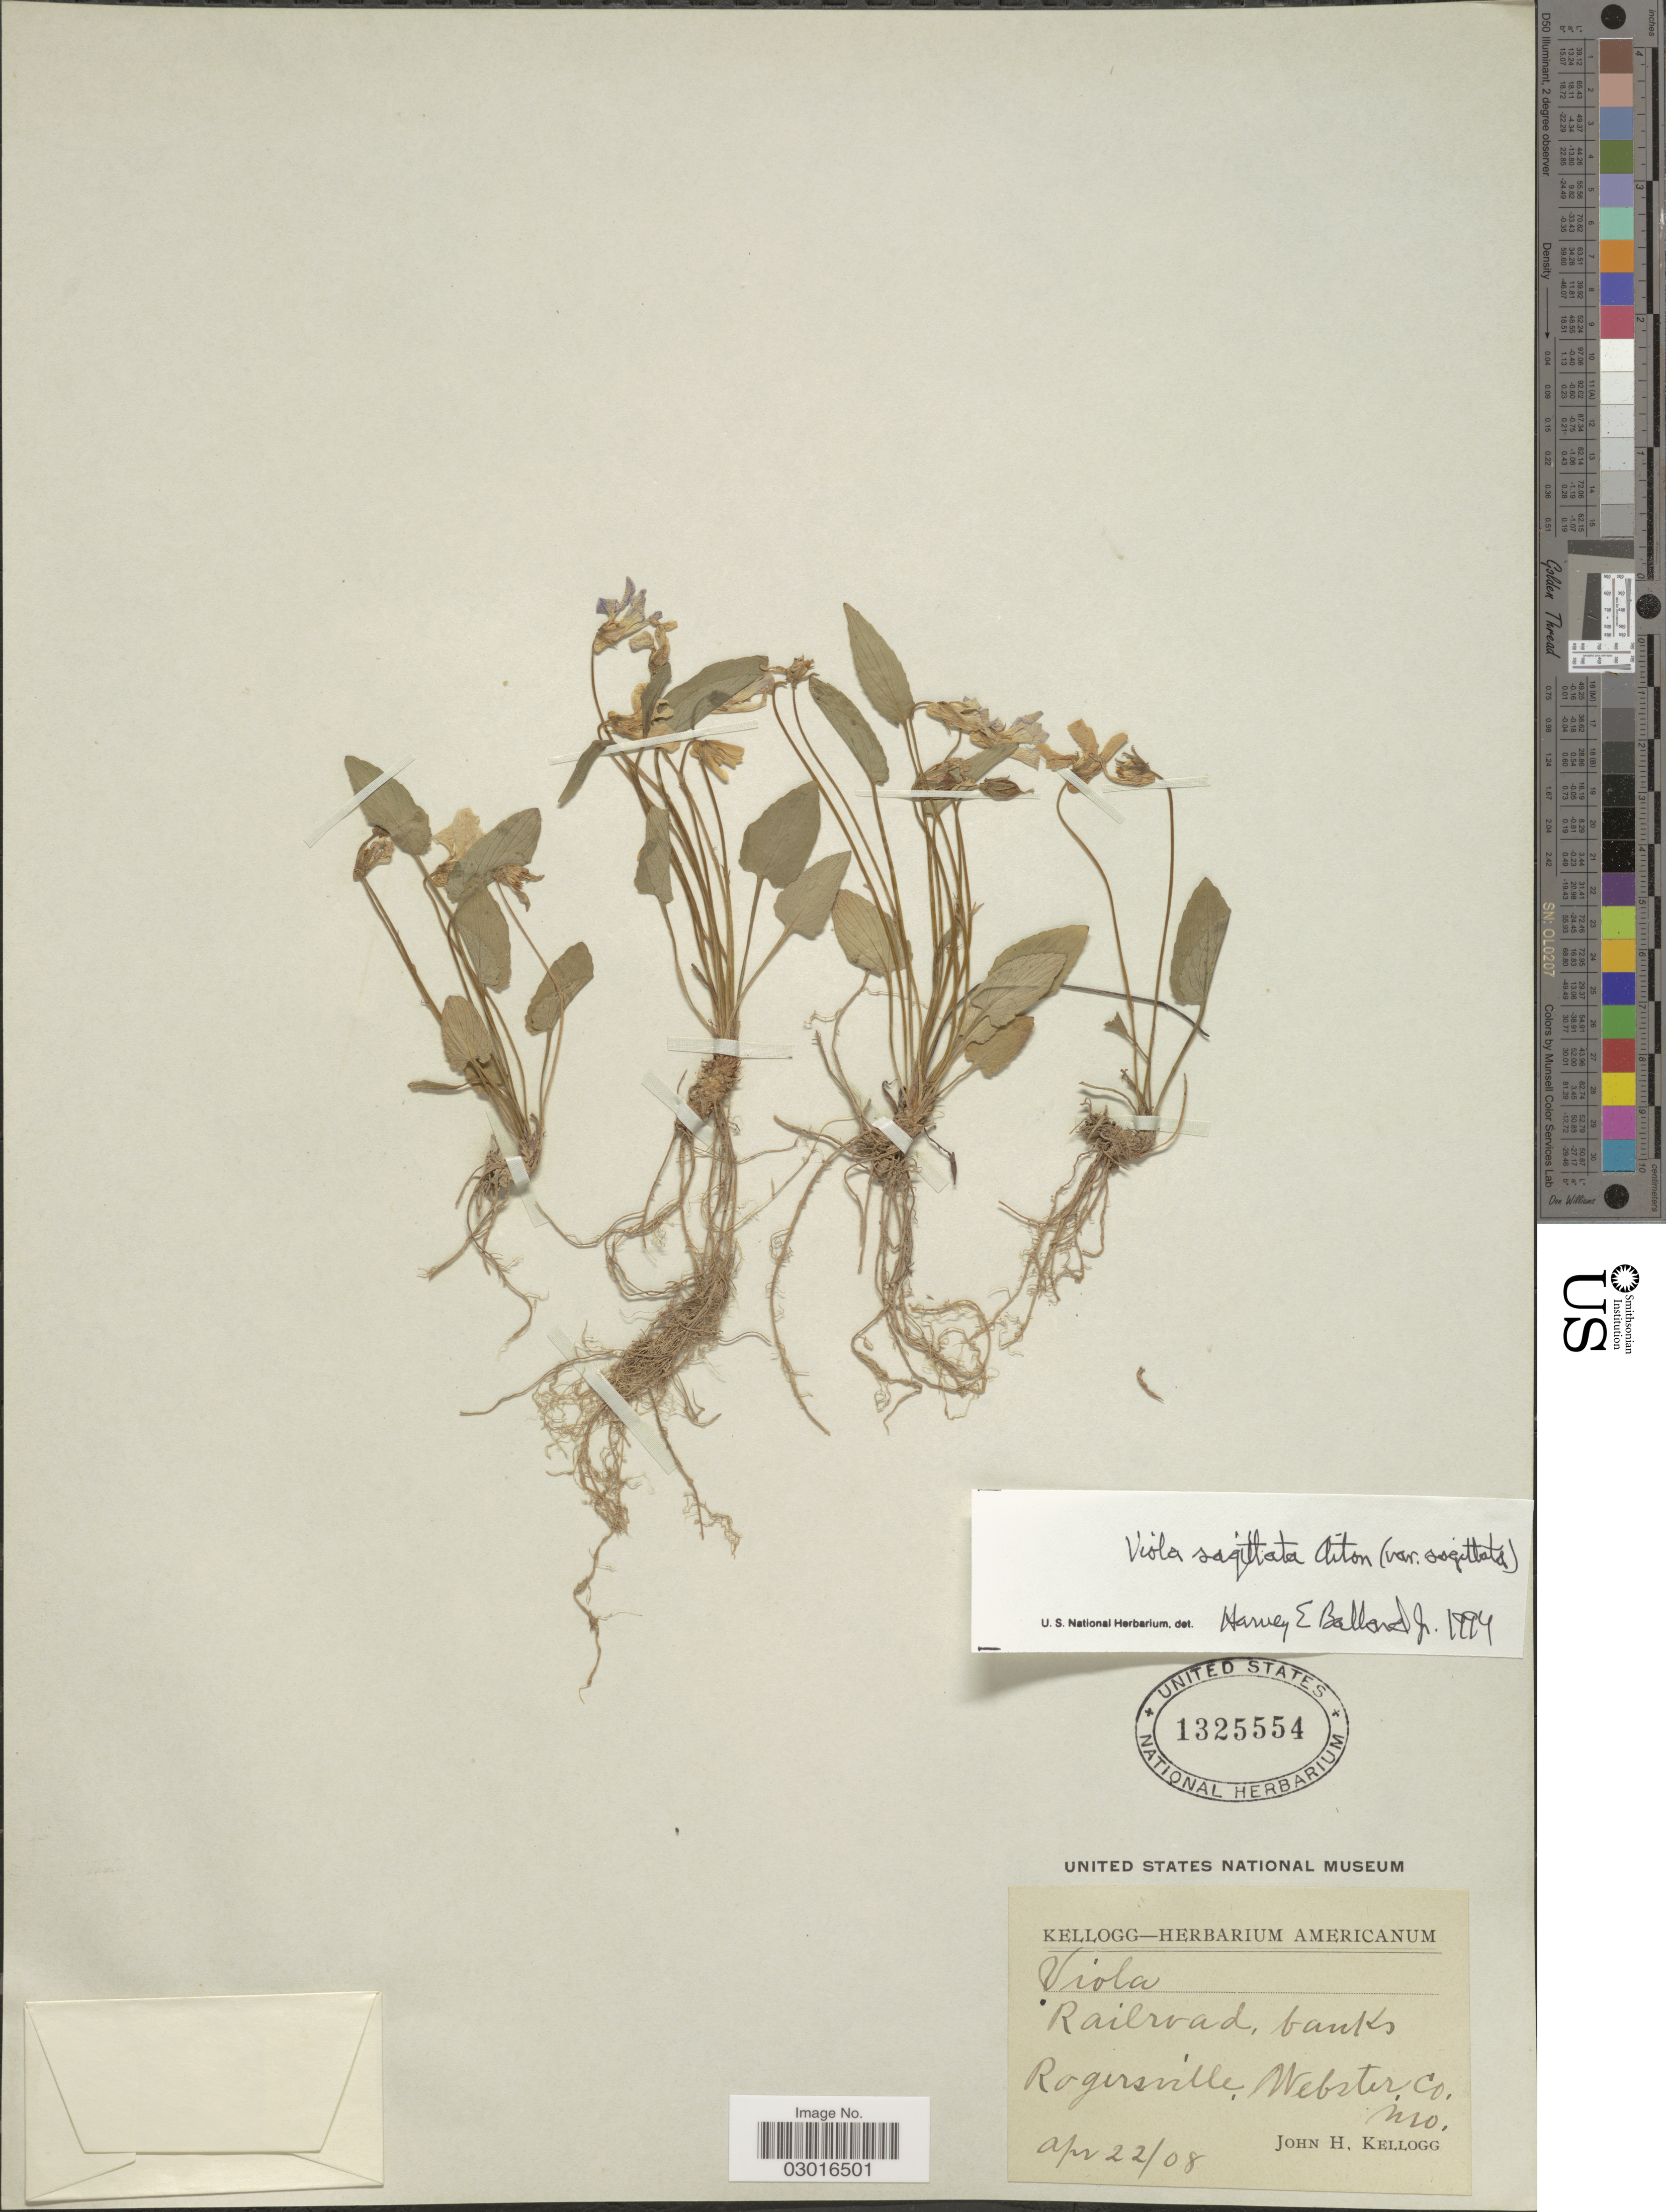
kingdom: Plantae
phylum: Tracheophyta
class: Magnoliopsida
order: Malpighiales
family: Violaceae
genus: Viola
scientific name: Viola sagittata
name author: Aiton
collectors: J. H. Kellogg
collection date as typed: Transcribed d/m/y: 22/4/8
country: United States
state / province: Missouri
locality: Rogersville. Webster Co. Mo.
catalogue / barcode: US 1325554